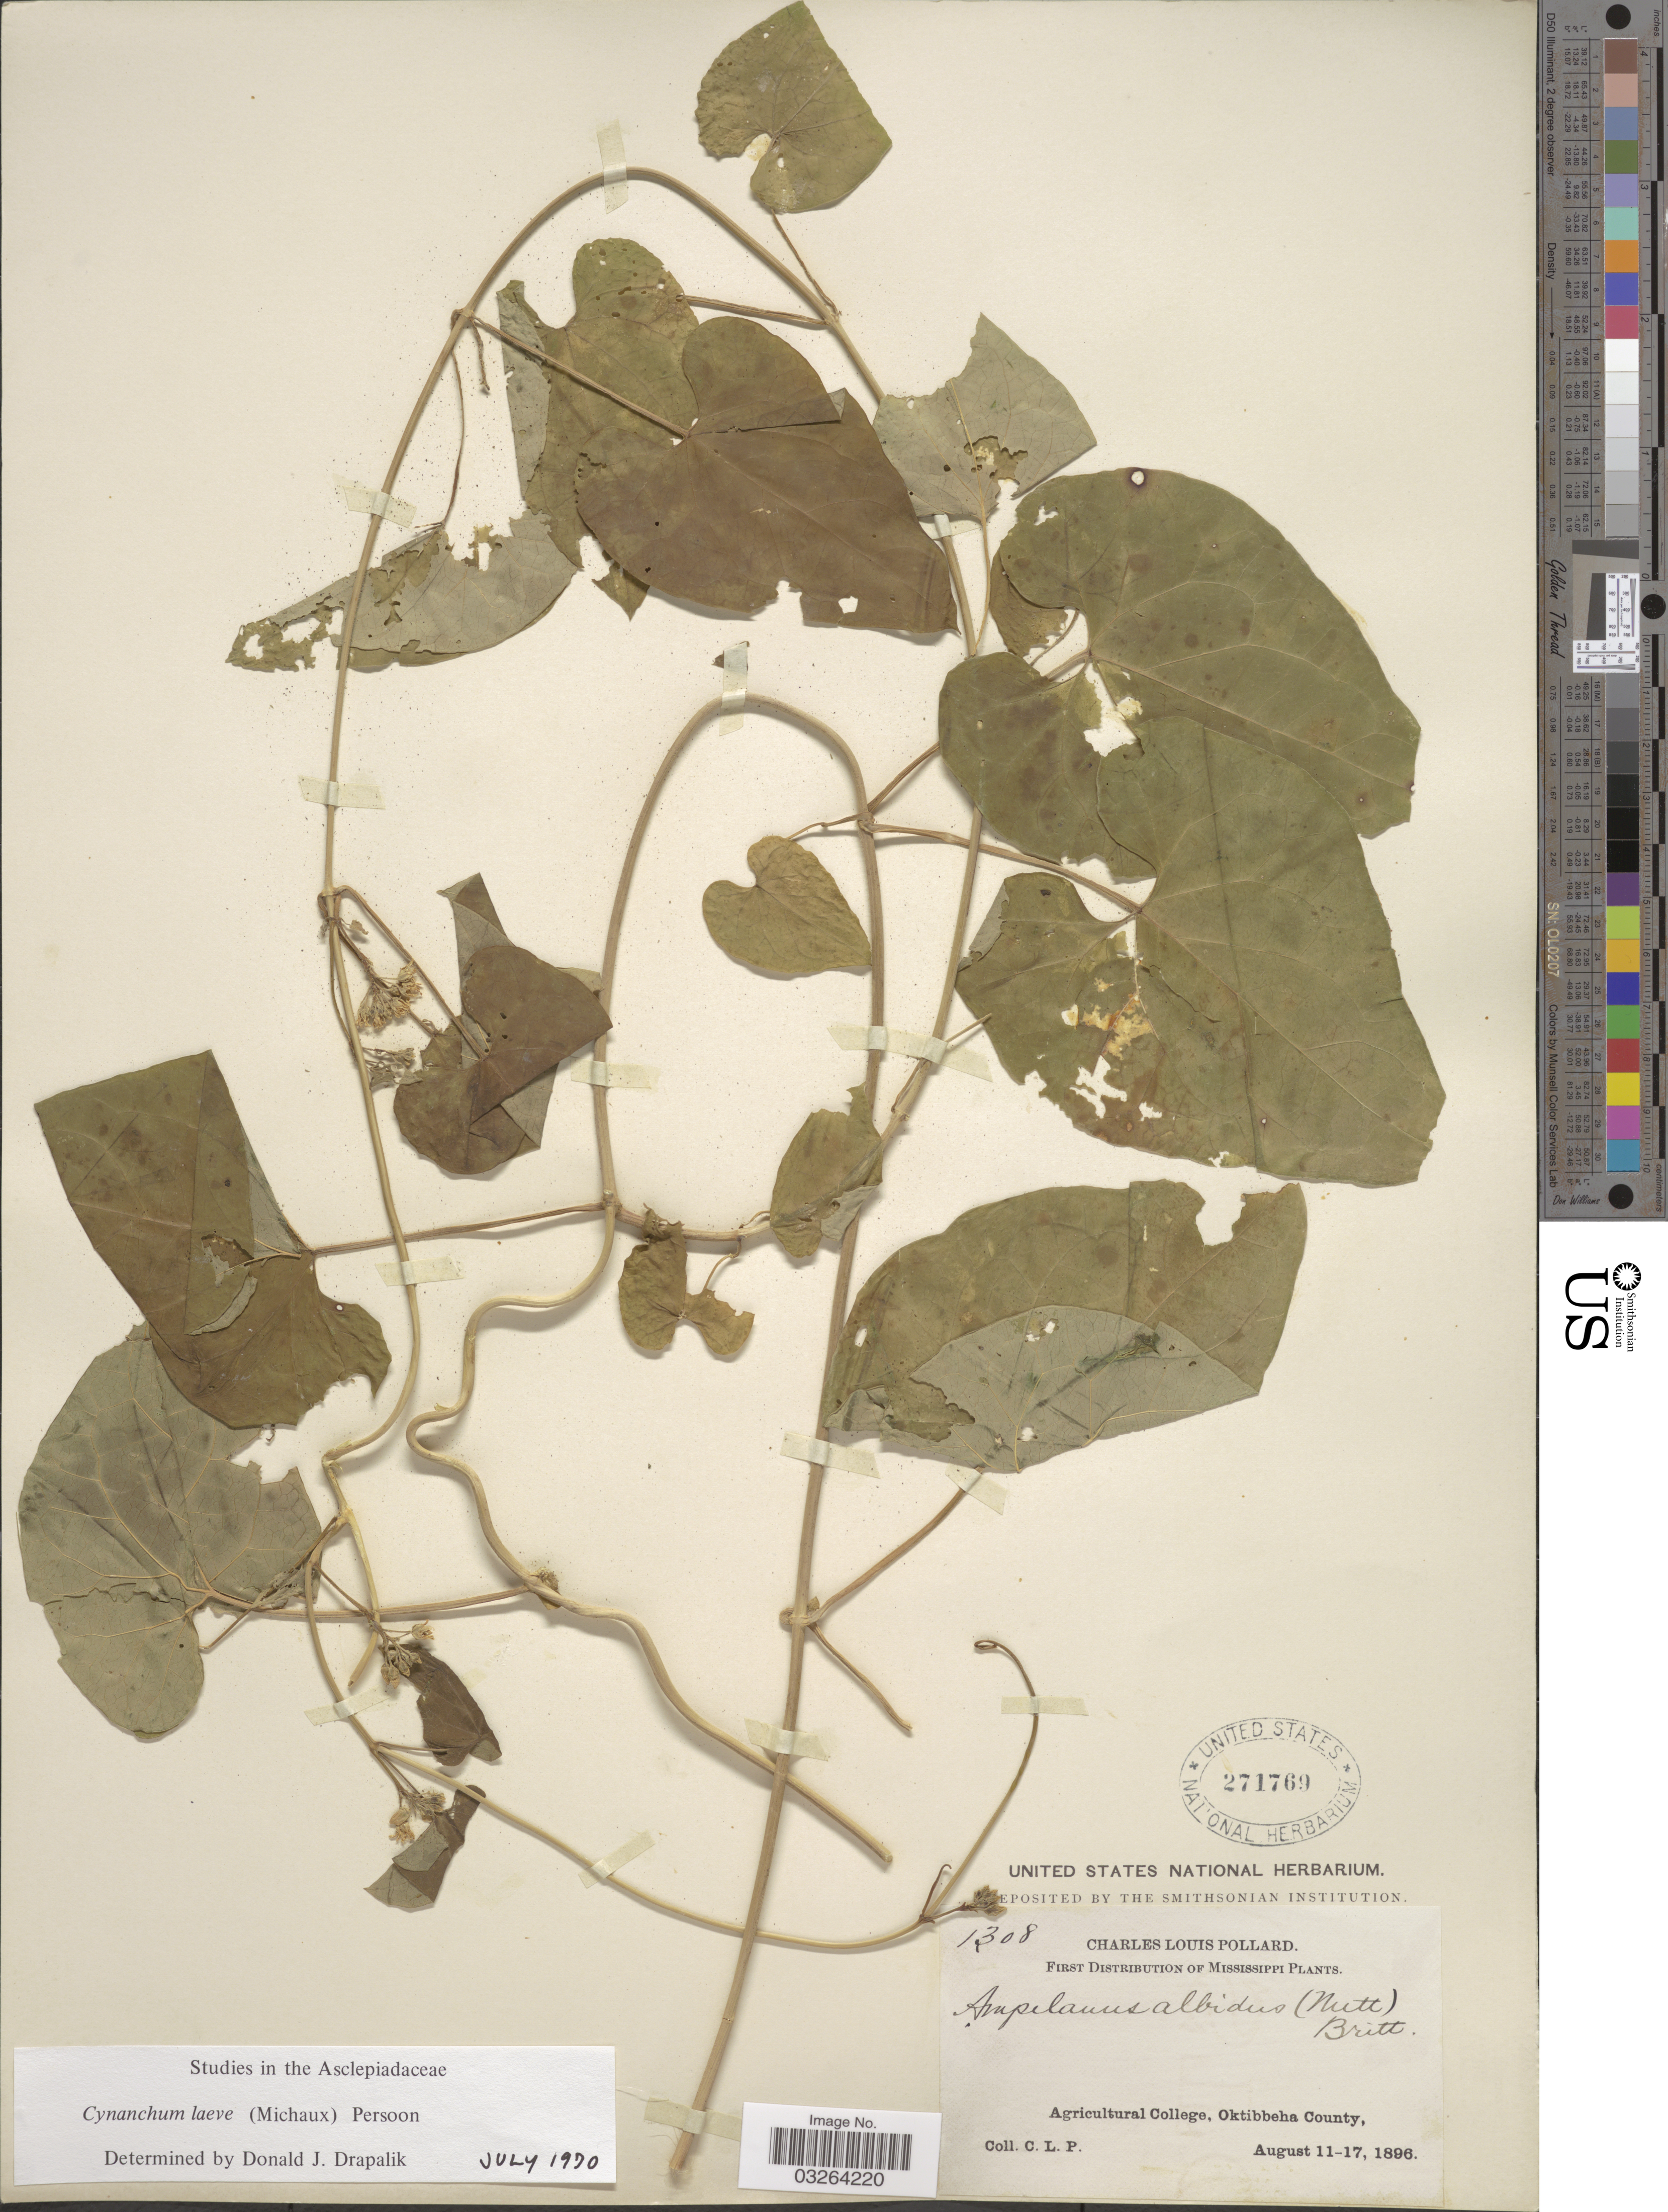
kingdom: Plantae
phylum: Tracheophyta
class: Magnoliopsida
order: Gentianales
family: Apocynaceae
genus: Cynanchum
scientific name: Cynanchum laeve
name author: (Michx.) Pers.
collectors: C. L. Pollard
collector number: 1308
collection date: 1896-08-11/1896-08-17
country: United States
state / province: Mississippi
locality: Agricultural College, Oktibbeha County.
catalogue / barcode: US 271769